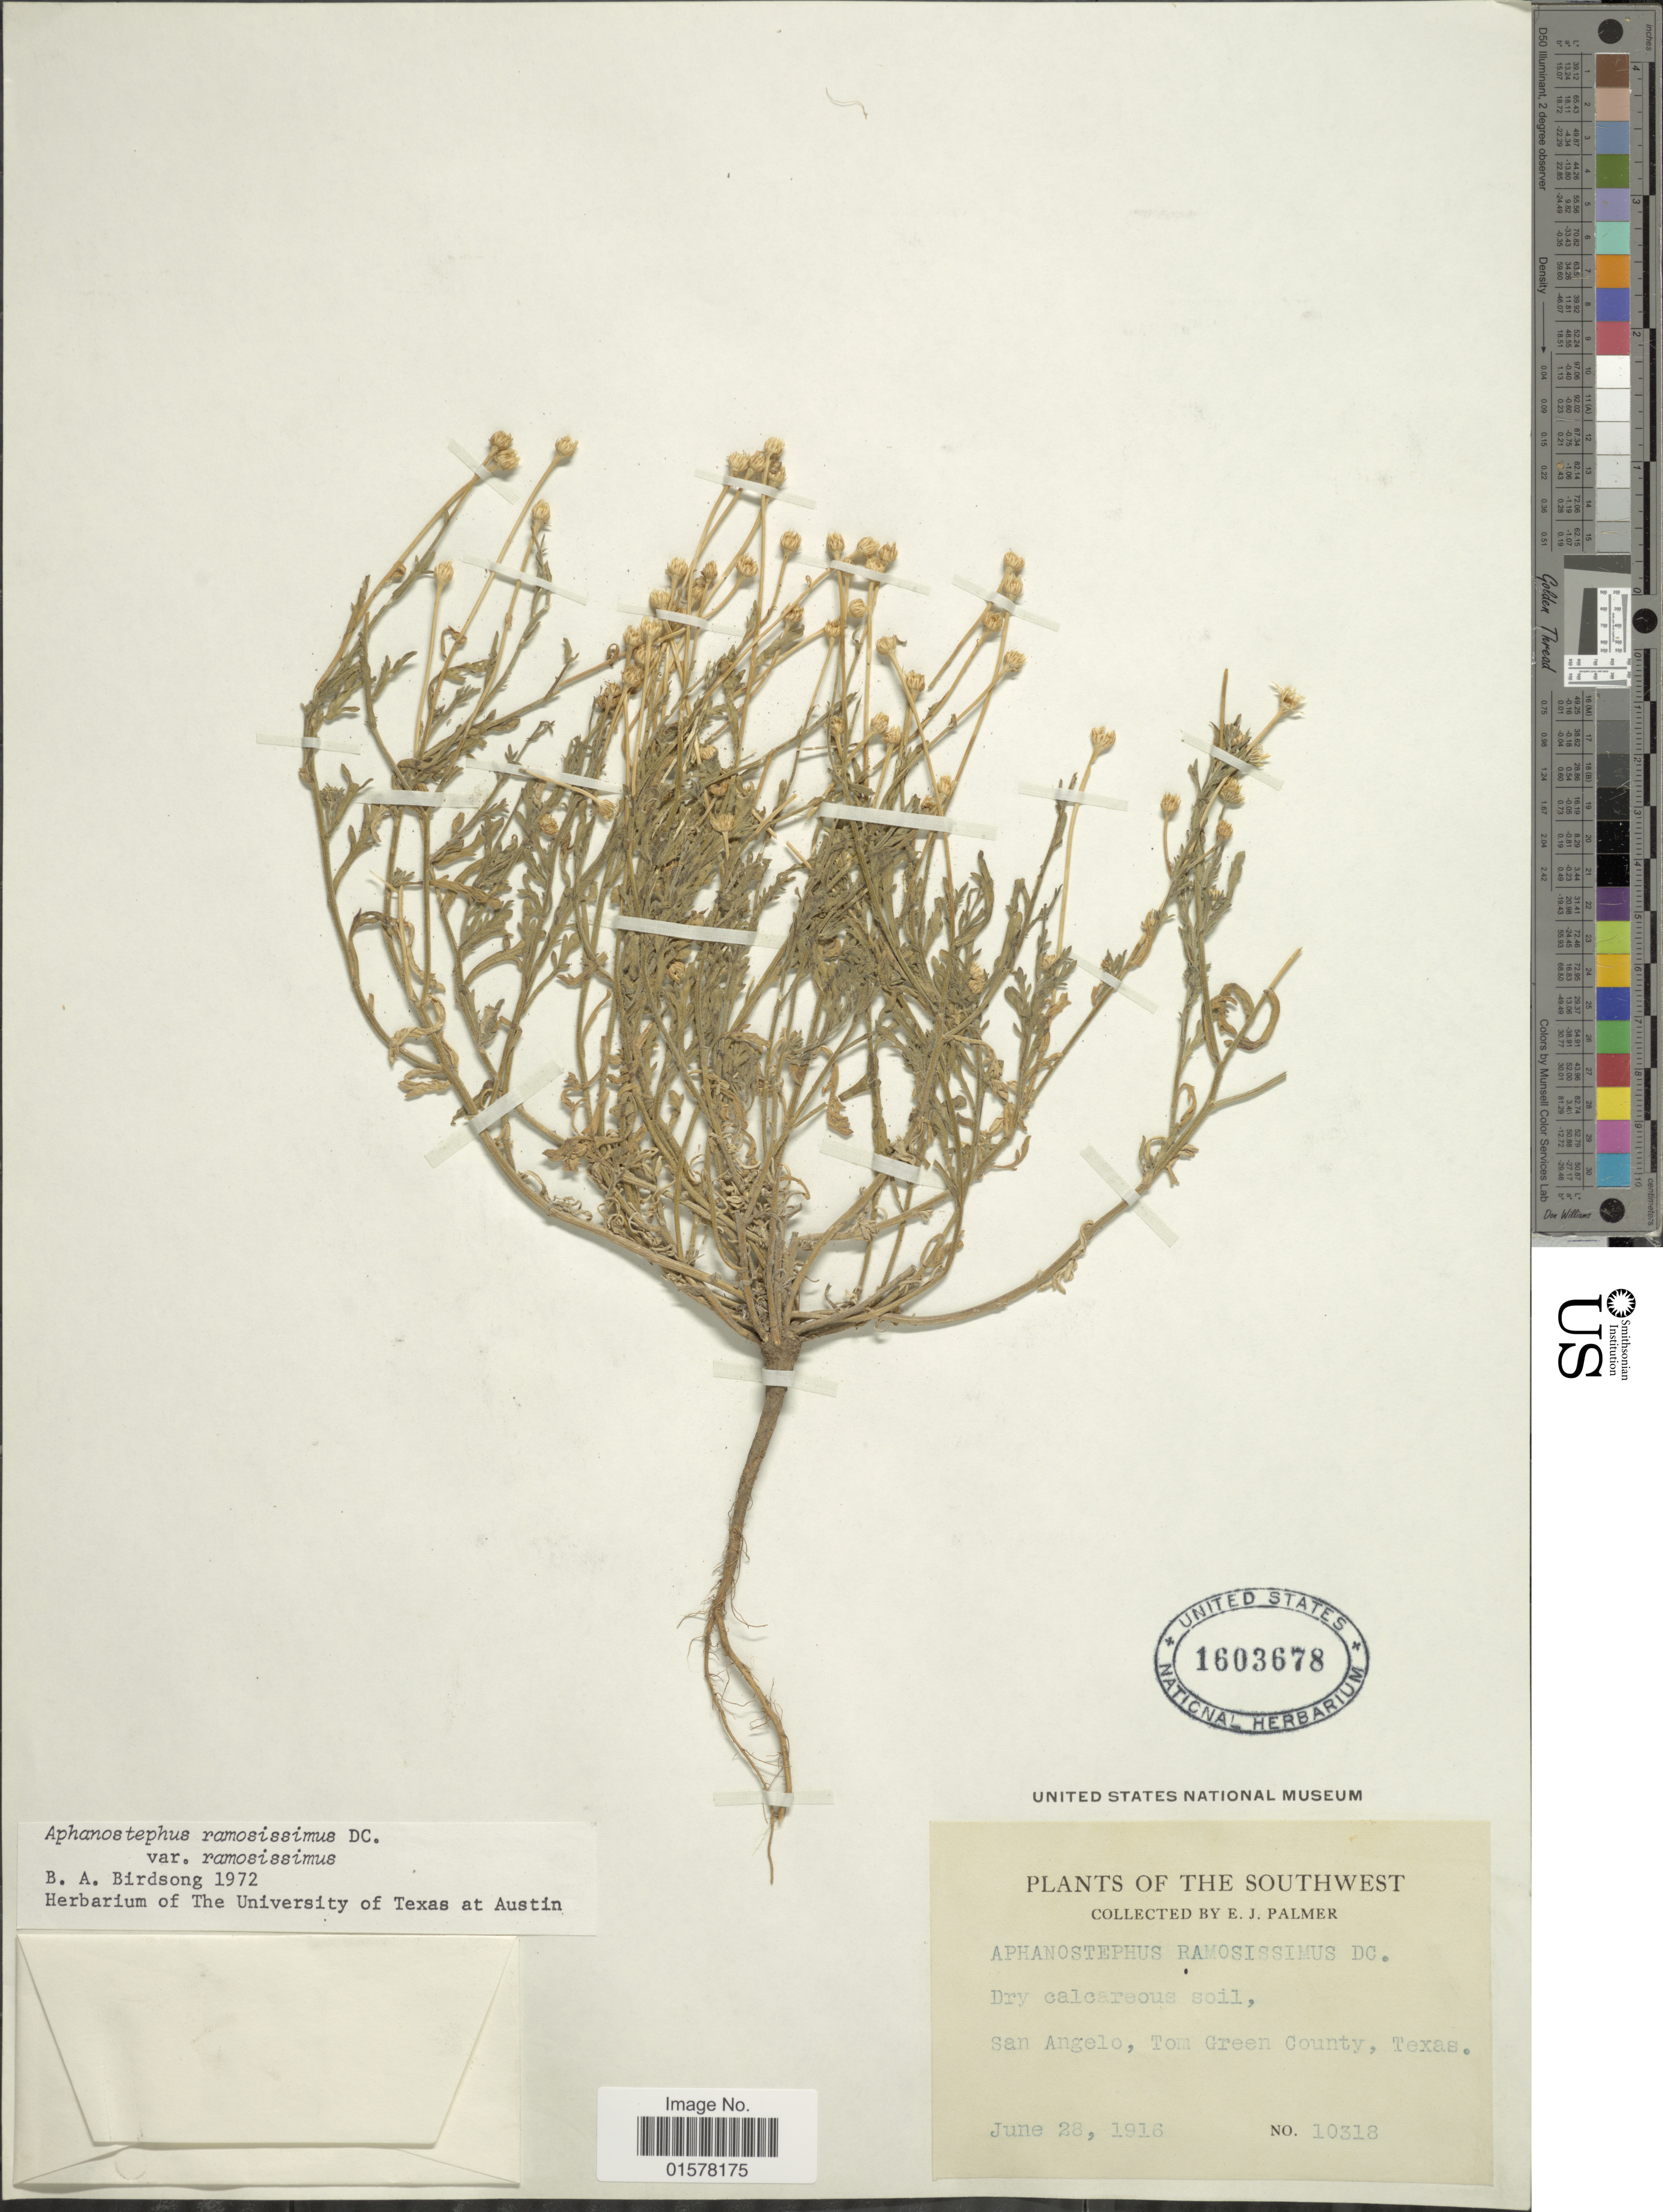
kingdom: Plantae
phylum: Tracheophyta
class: Magnoliopsida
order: Asterales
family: Asteraceae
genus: Aphanostephus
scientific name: Aphanostephus ramosissimus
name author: DC.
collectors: E. J. Palmer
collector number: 10318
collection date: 1916-06-28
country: United States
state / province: Texas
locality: San Angelo, Tom Green County, Texas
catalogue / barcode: US 1603678